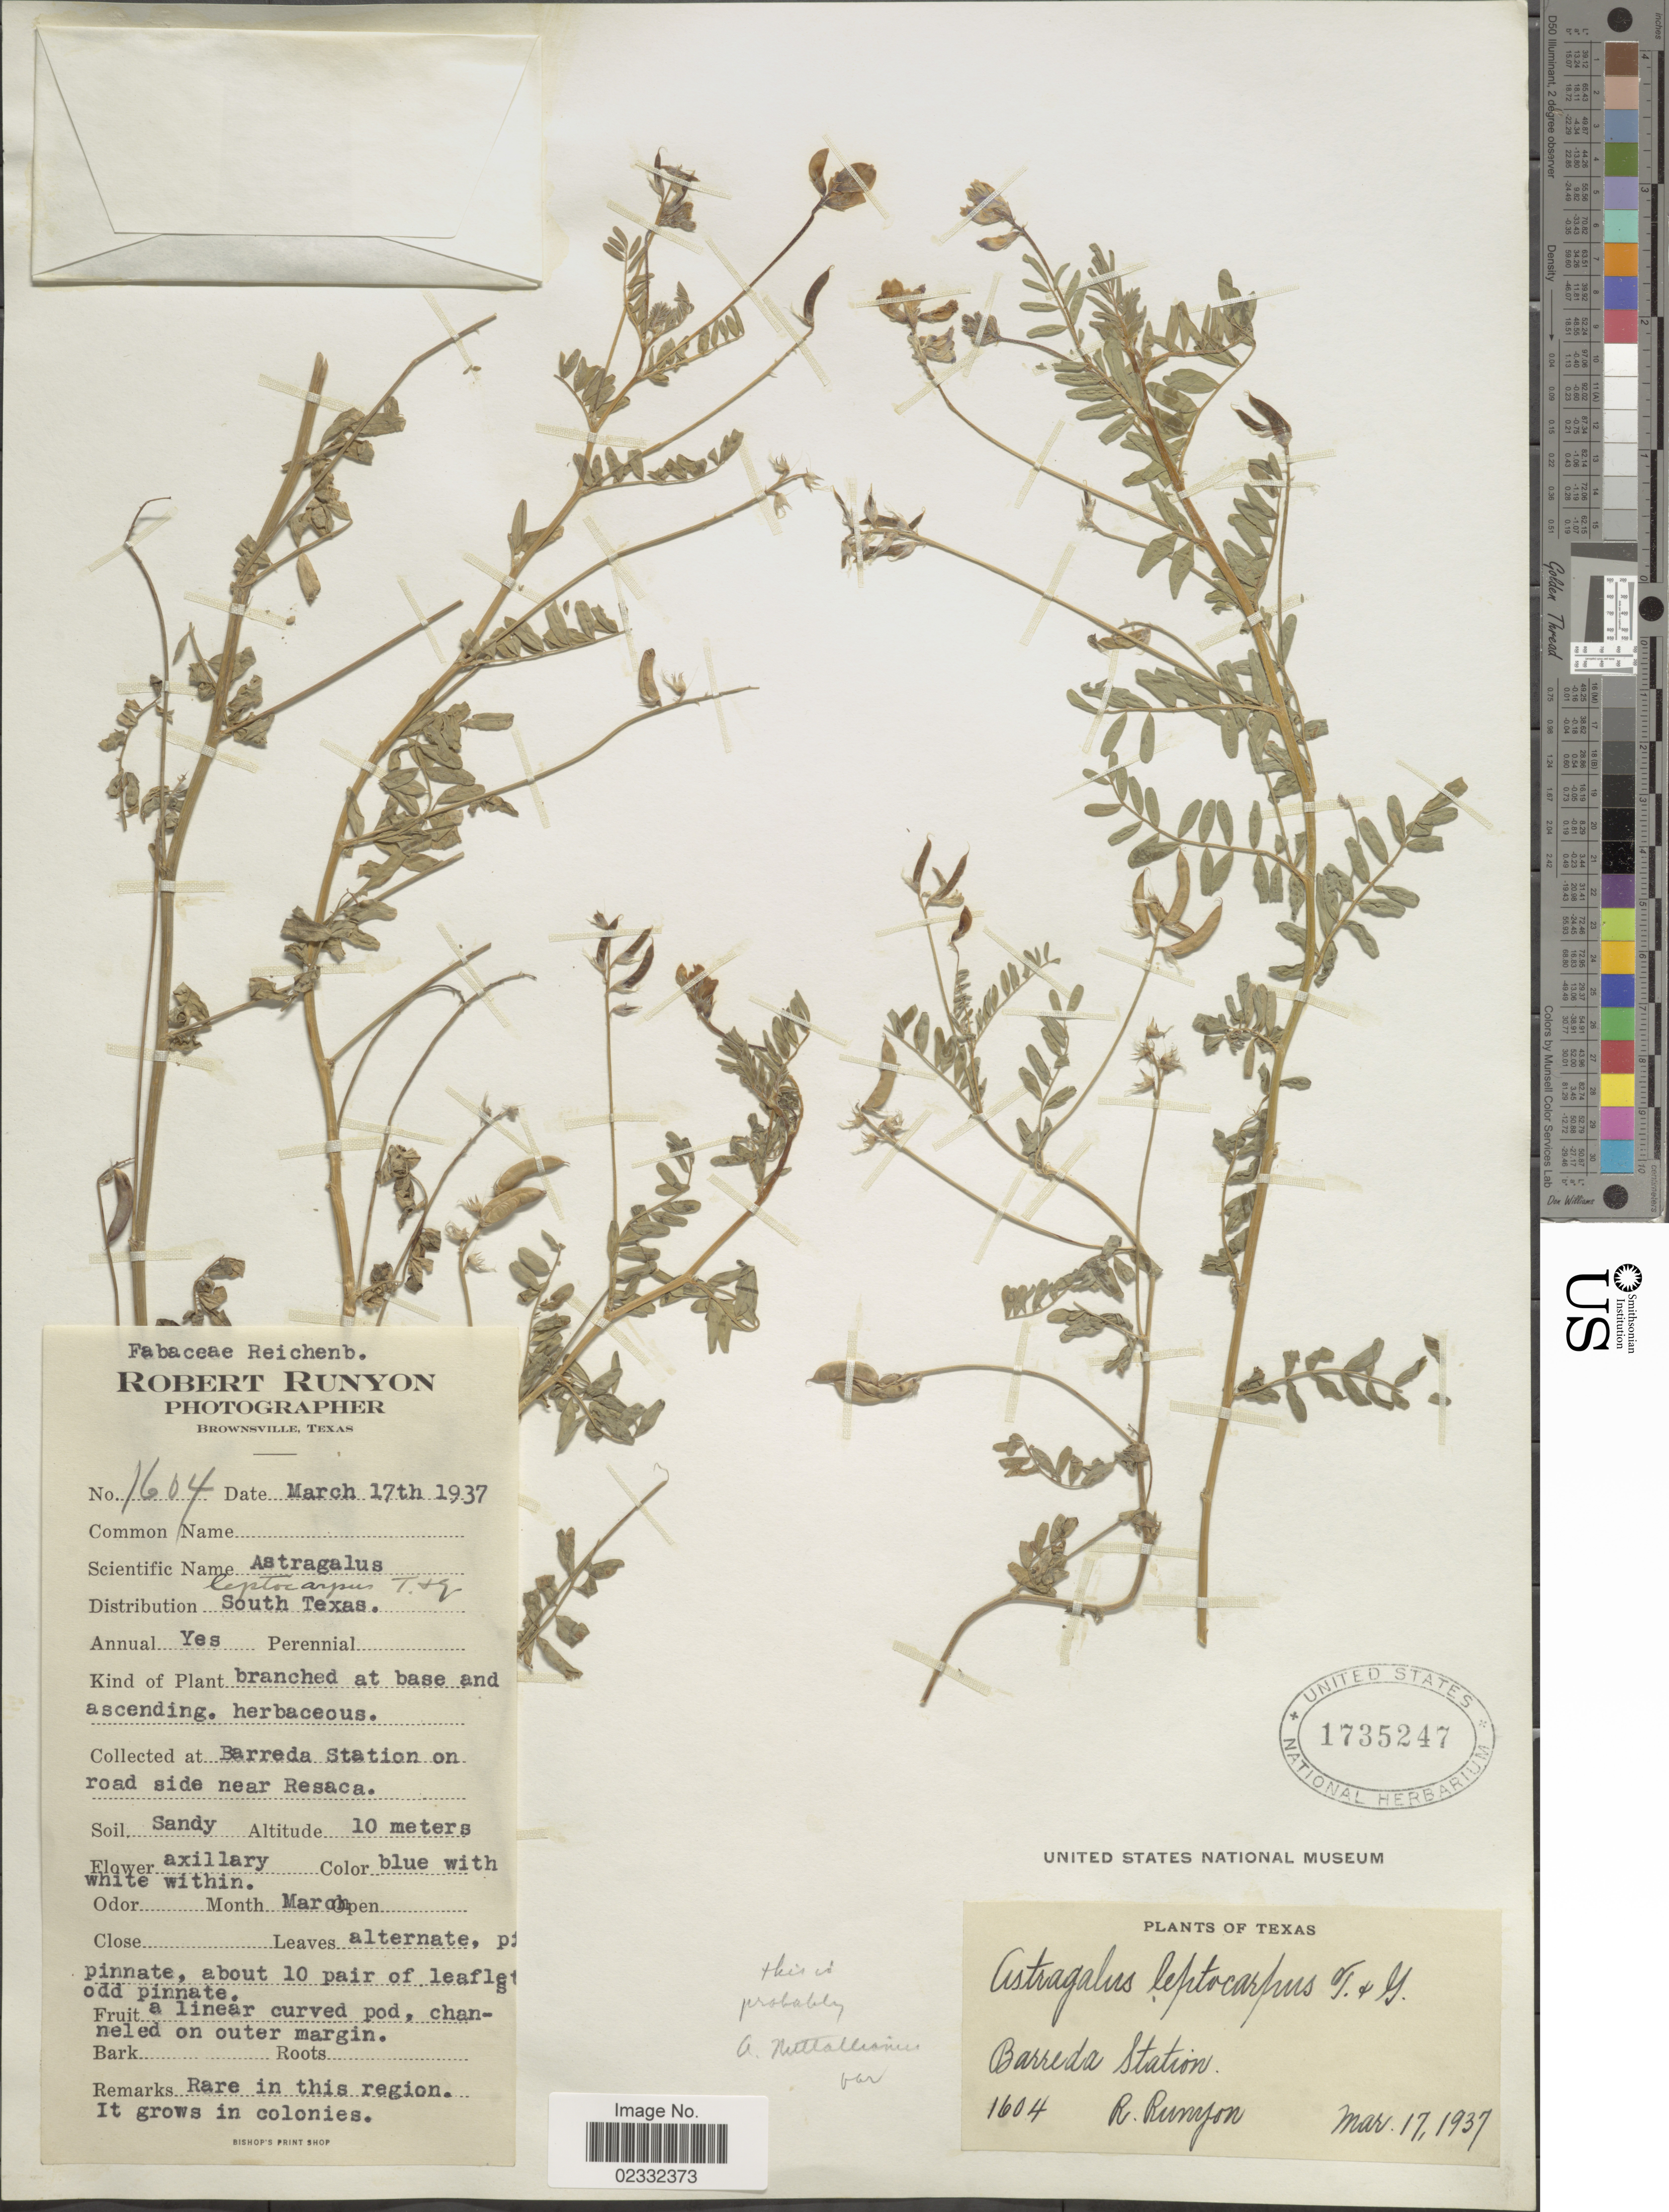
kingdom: Plantae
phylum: Tracheophyta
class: Magnoliopsida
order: Fabales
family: Fabaceae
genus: Astragalus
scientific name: Astragalus leptocarpus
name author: Torr. & A. Gray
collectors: R. Runyon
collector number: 1604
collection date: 1937-03-17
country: United States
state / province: Texas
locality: South Texas, Barreda Station on road side near Resaca.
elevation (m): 10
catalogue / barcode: US 1735247